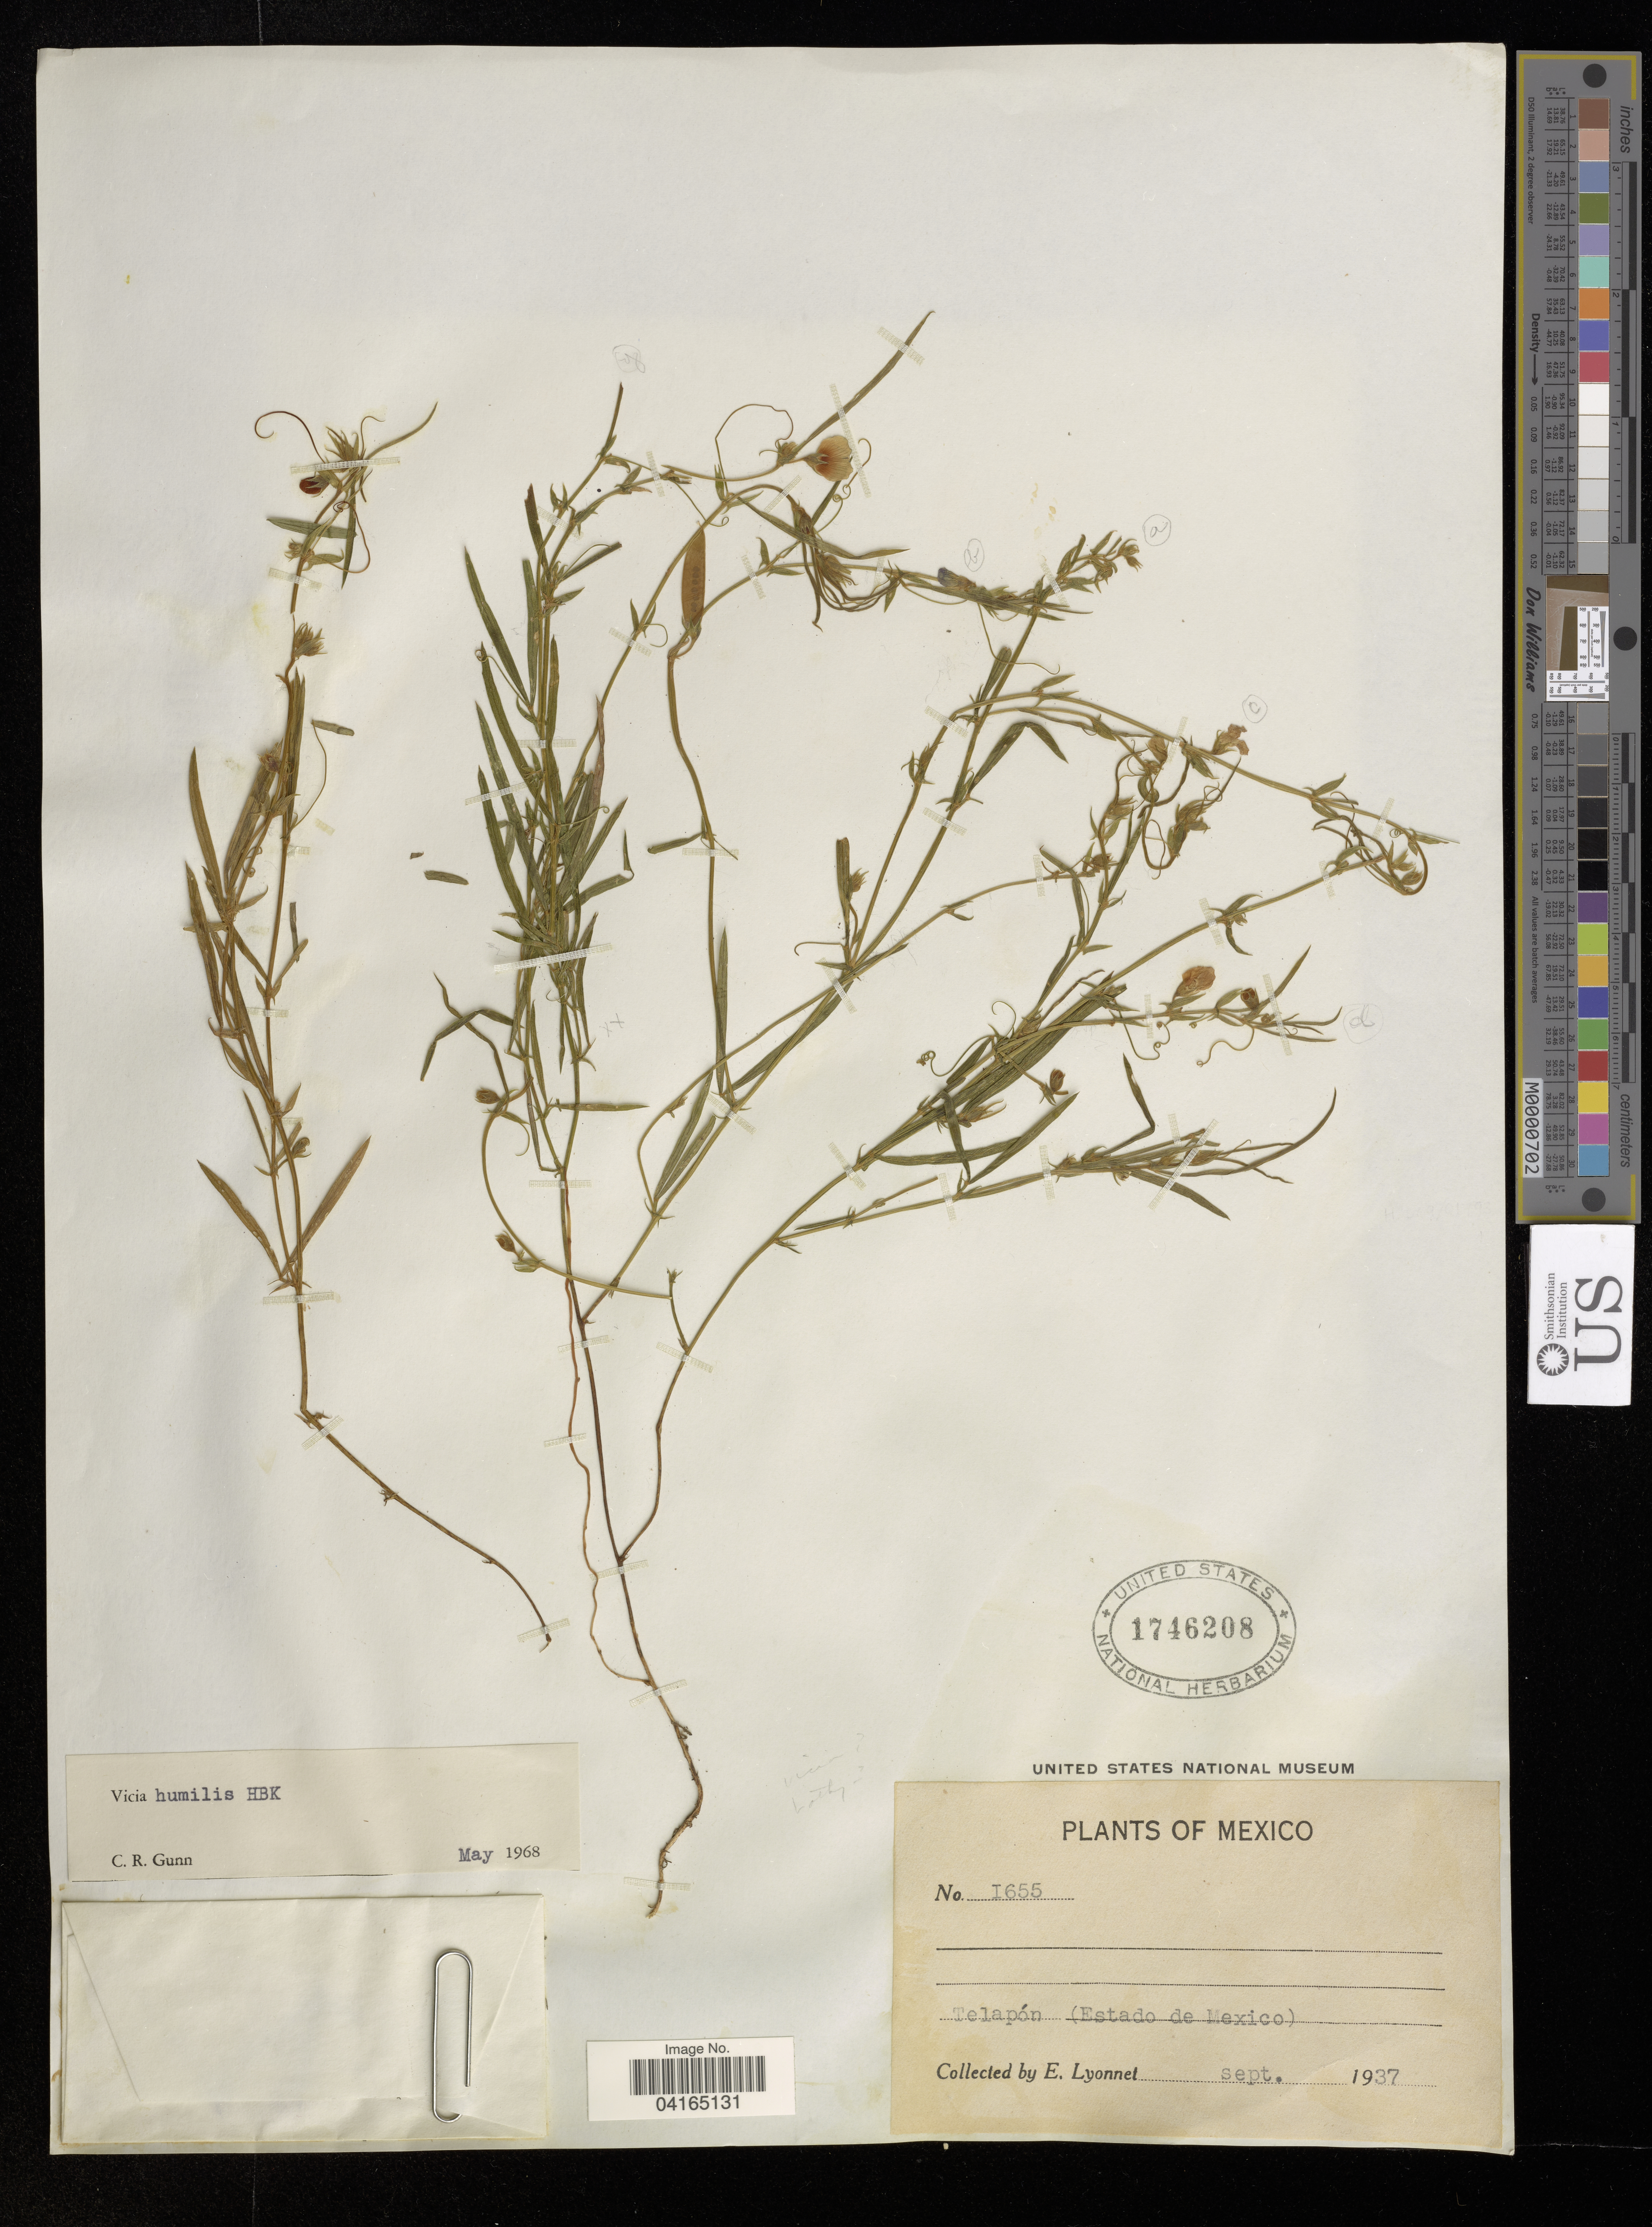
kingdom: Plantae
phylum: Tracheophyta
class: Magnoliopsida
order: Fabales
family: Fabaceae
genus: Vicia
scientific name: Vicia humilis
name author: Kunth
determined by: Hechenleitner, Paulina, RBG Edinburgh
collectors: E. Lyonnet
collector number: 1655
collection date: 1937-09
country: Mexico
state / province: México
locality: Telapón.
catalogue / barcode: US 1746208